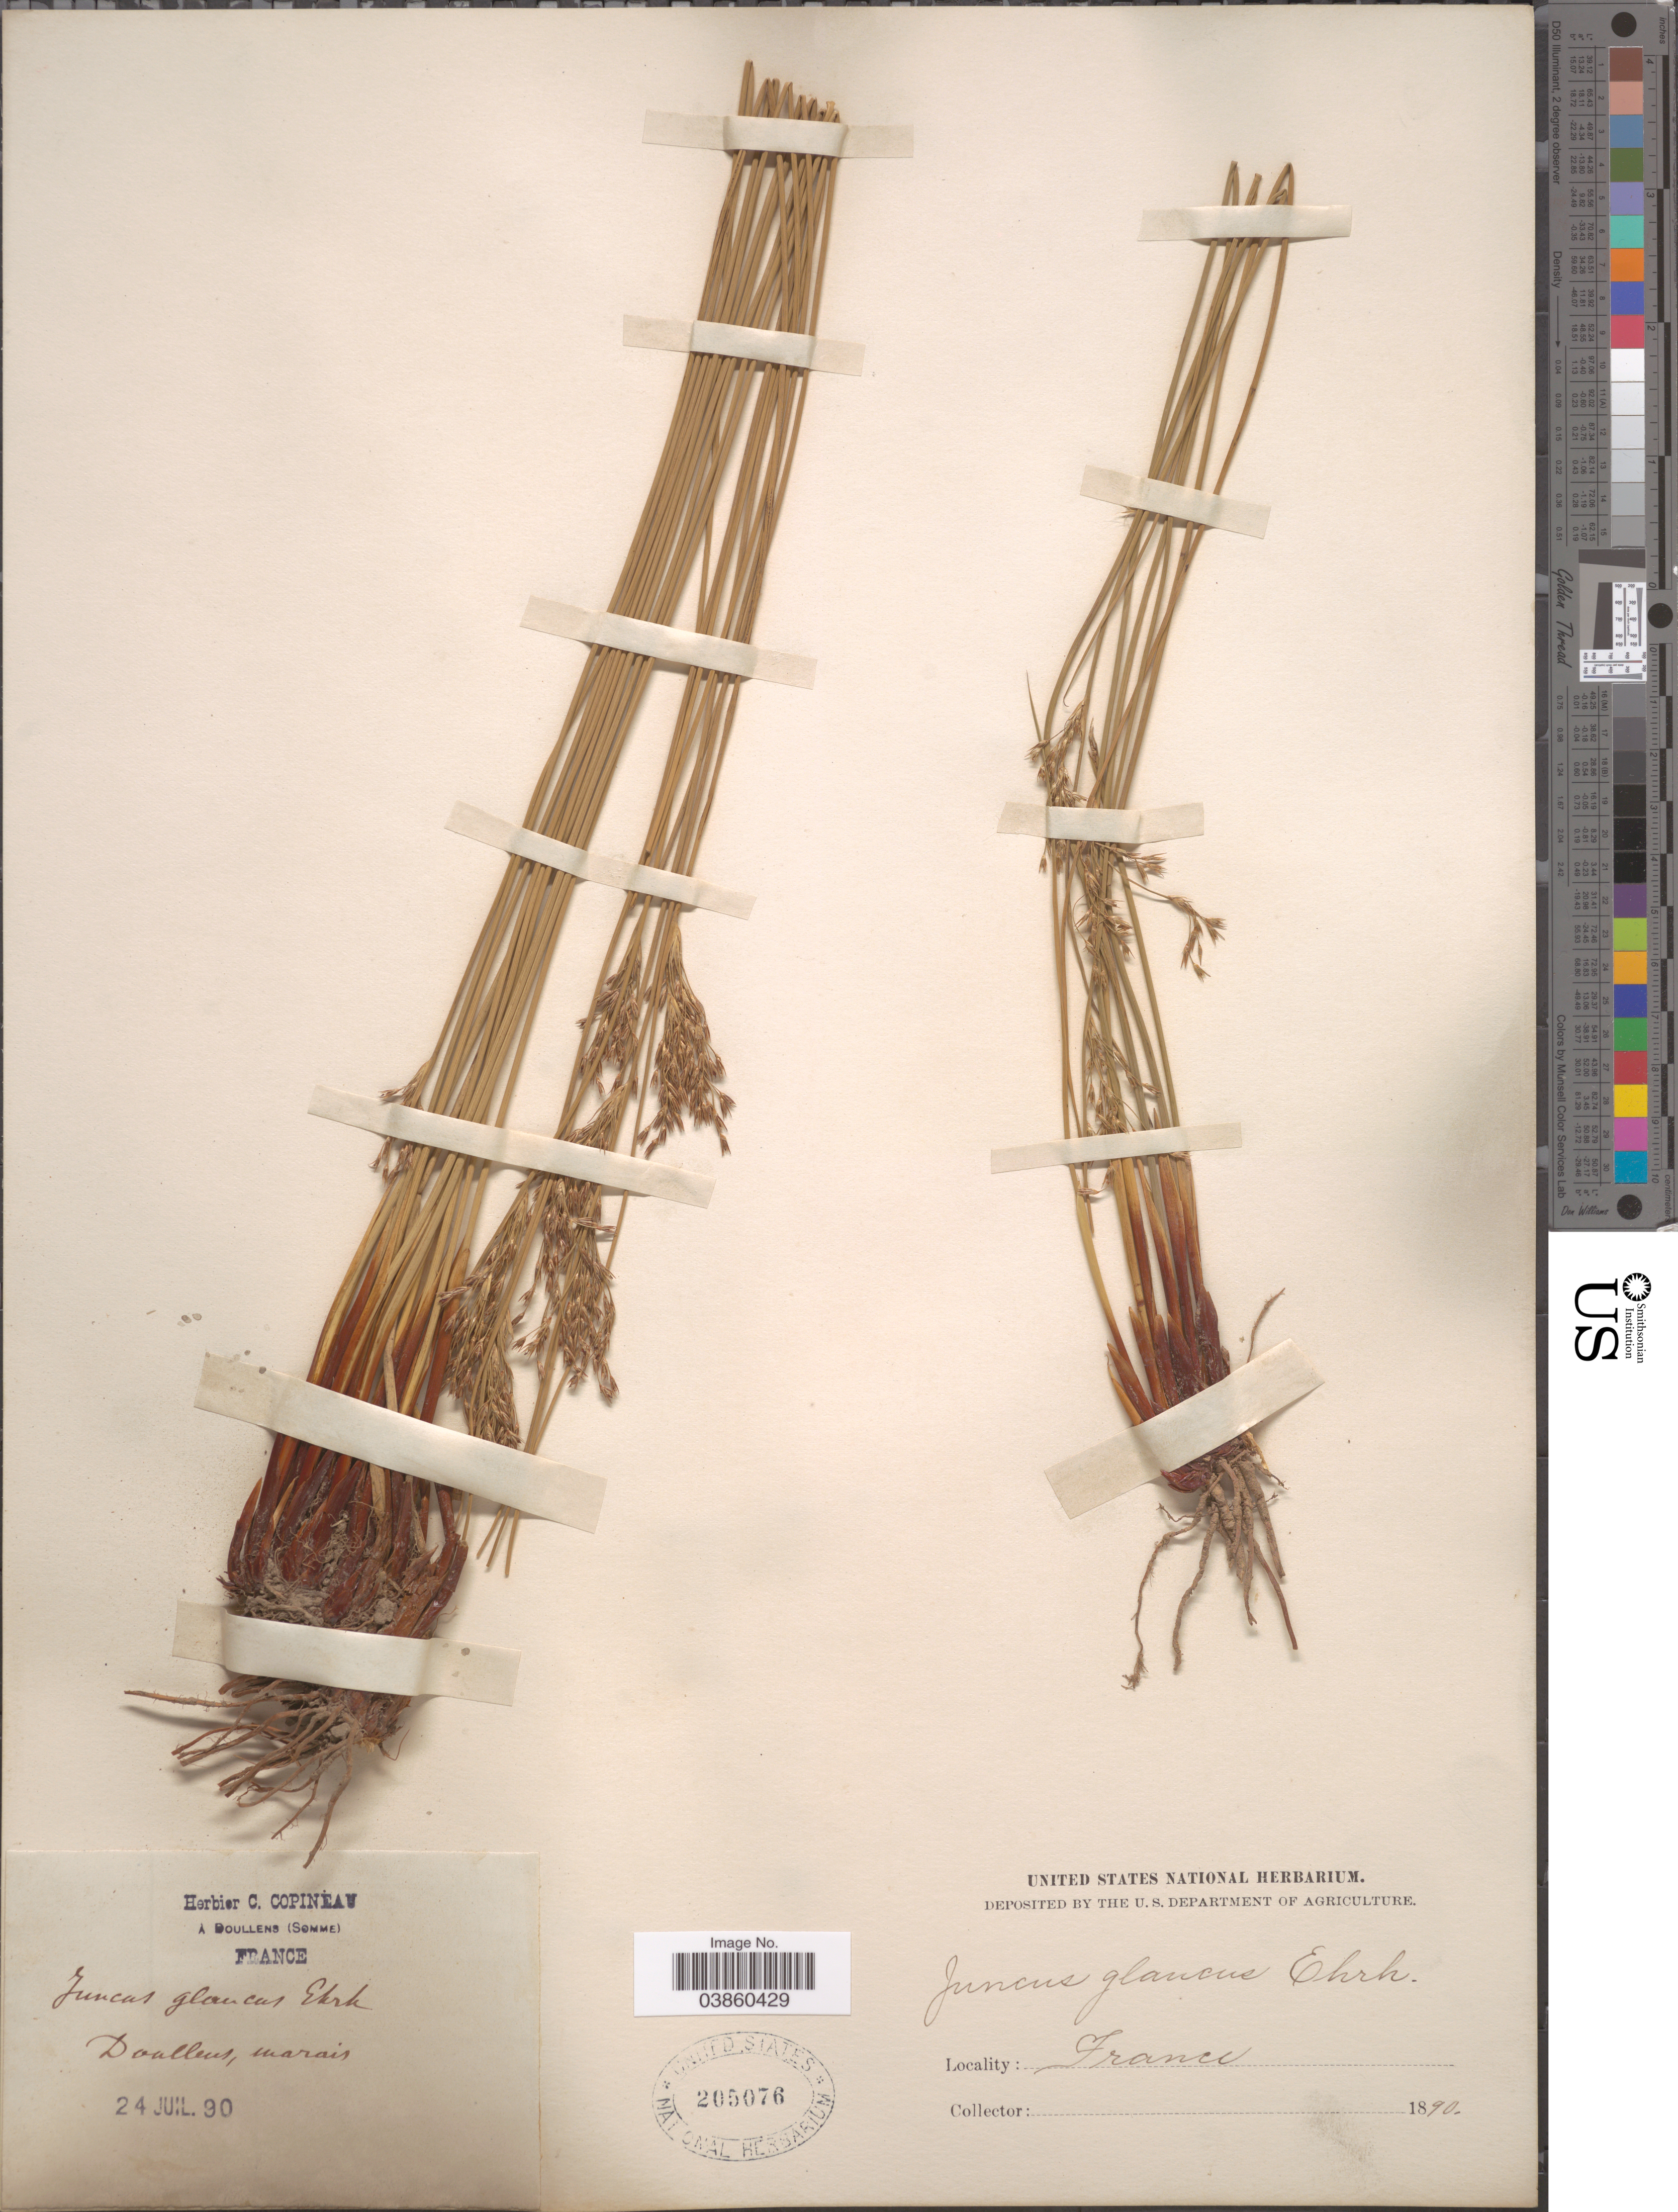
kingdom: Plantae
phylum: Tracheophyta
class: Liliopsida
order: Poales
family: Juncaceae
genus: Juncus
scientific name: Juncus glaucus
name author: Ehrh.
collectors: ex herb. C. Copineau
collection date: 1890-07-24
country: France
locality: Doullens, marais.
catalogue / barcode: US 205076